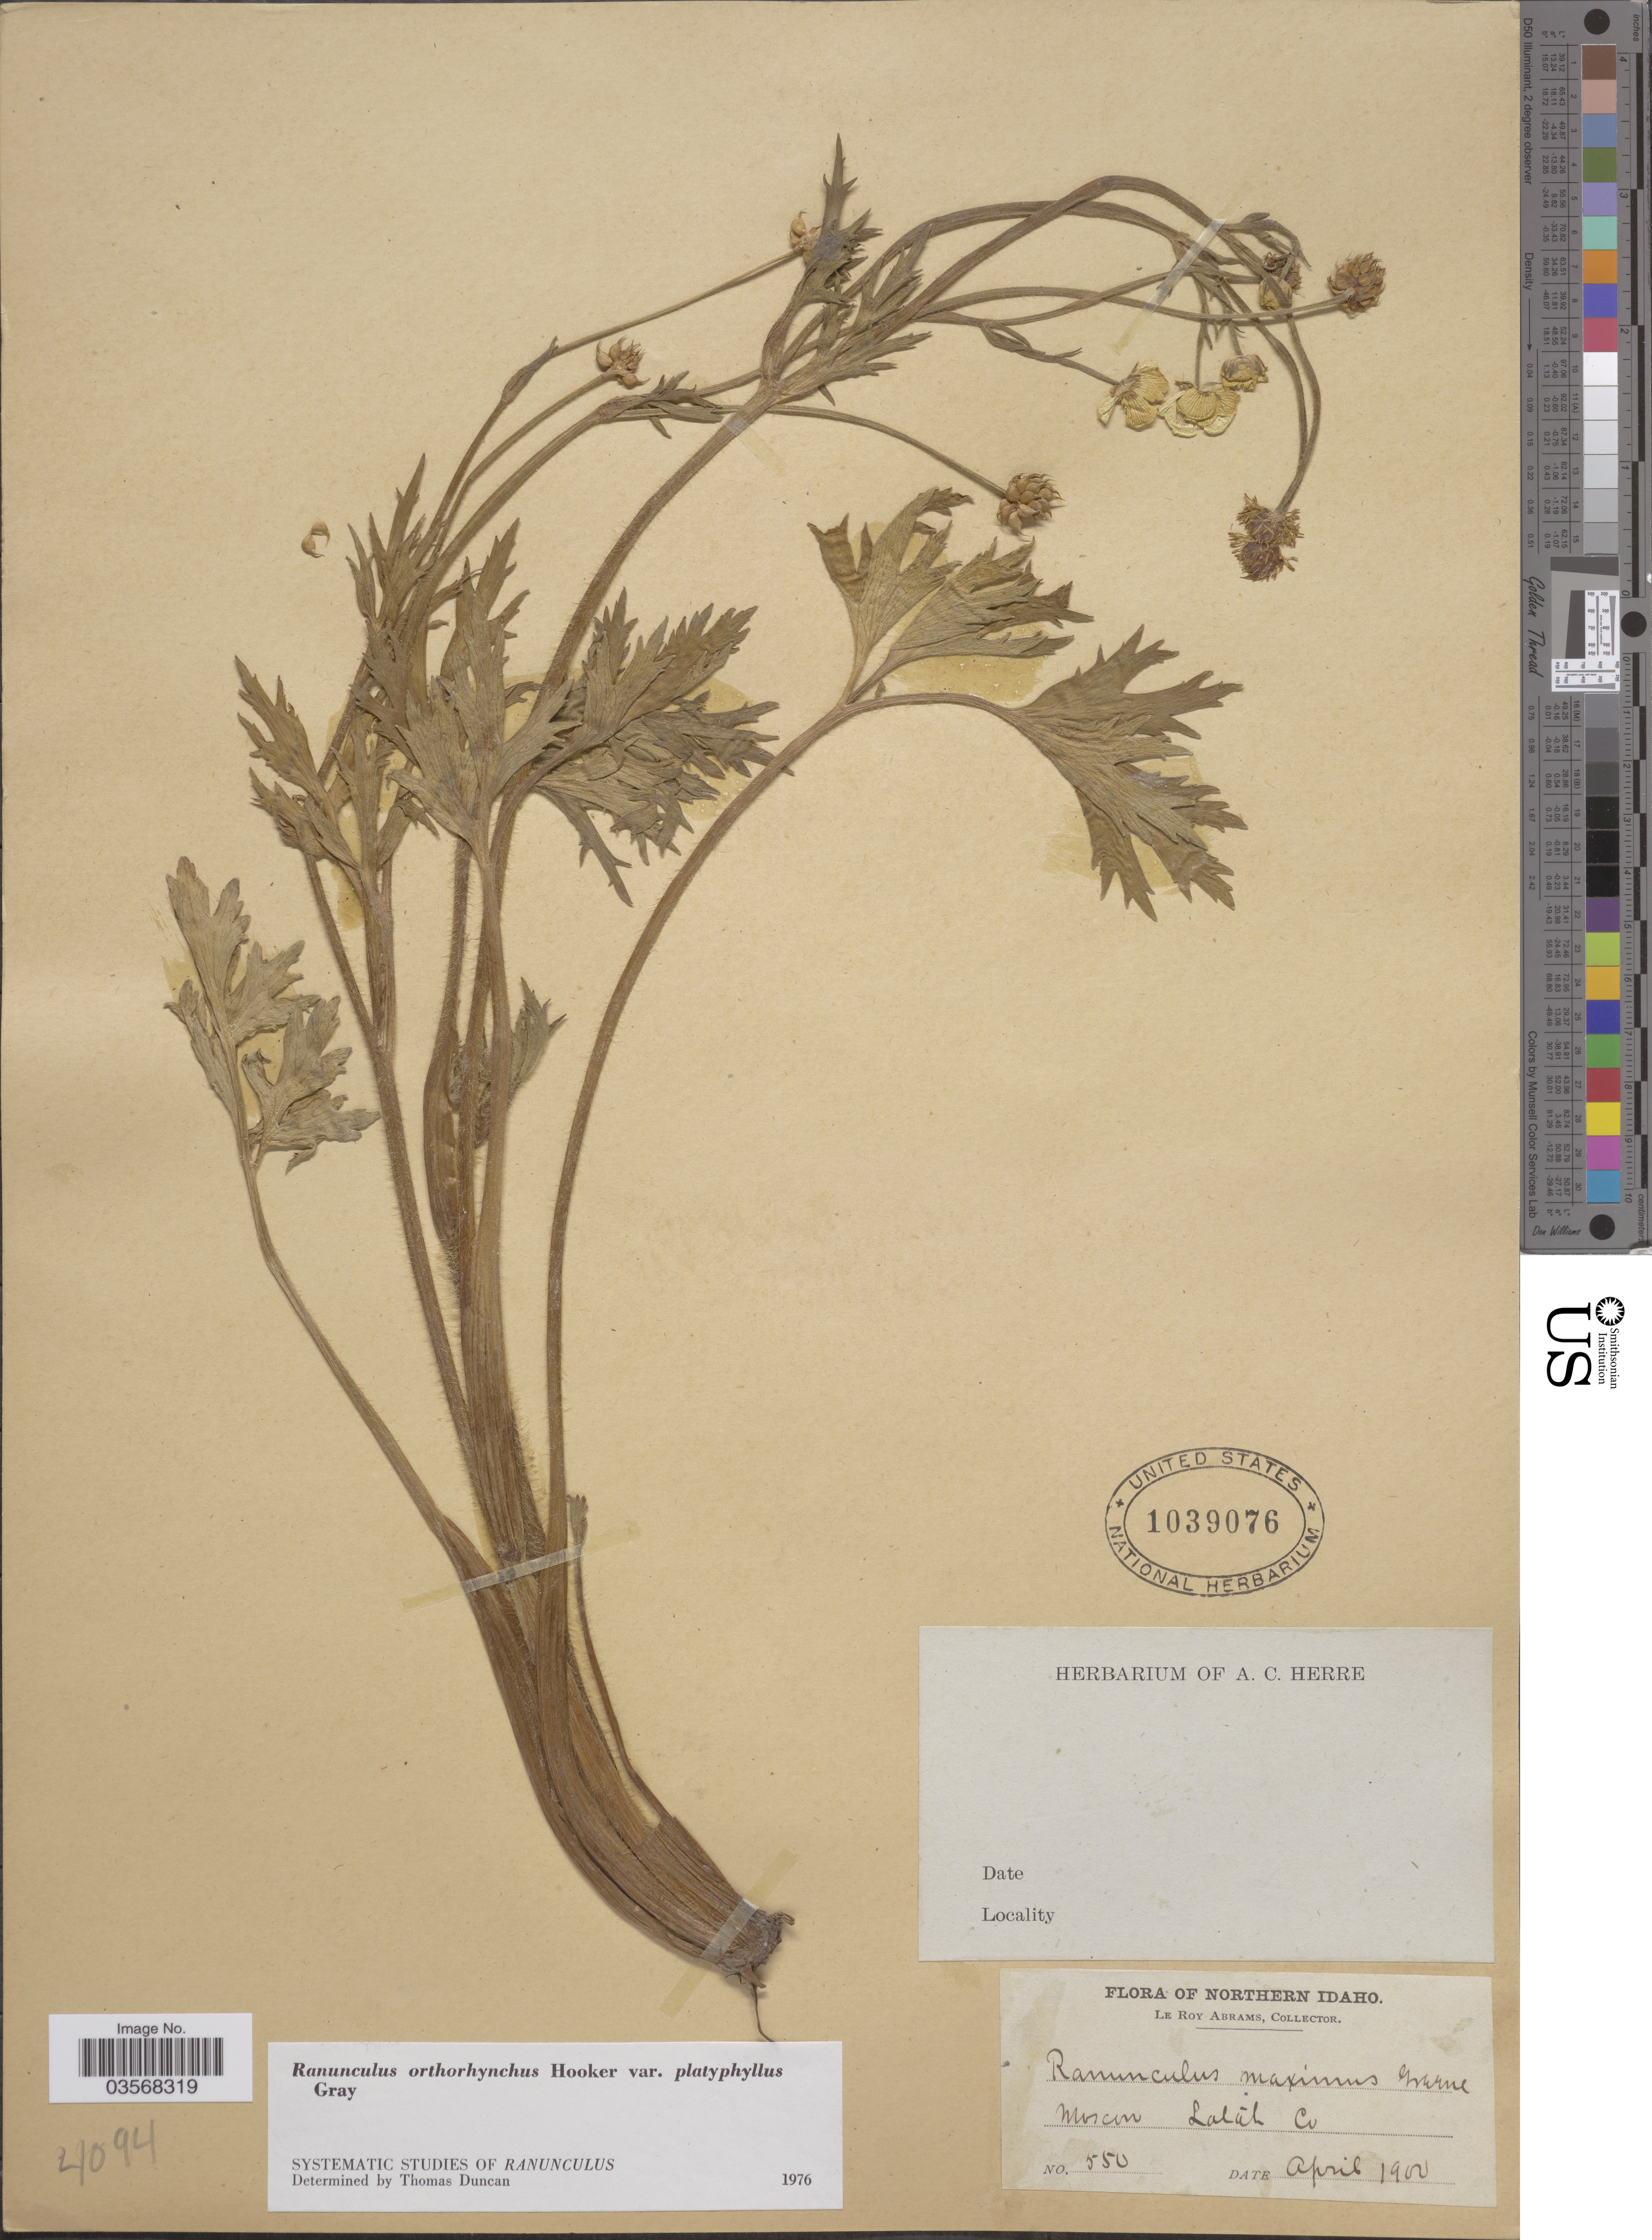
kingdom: Plantae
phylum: Tracheophyta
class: Magnoliopsida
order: Ranunculales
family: Ranunculaceae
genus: Ranunculus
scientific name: Ranunculus orthorhynchus var. platyphyllus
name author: A. Gray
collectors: L. Abrams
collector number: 550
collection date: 1900-04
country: United States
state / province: Idaho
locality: Northern Idaho. Moscow. Latah Co.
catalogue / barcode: US 1039076